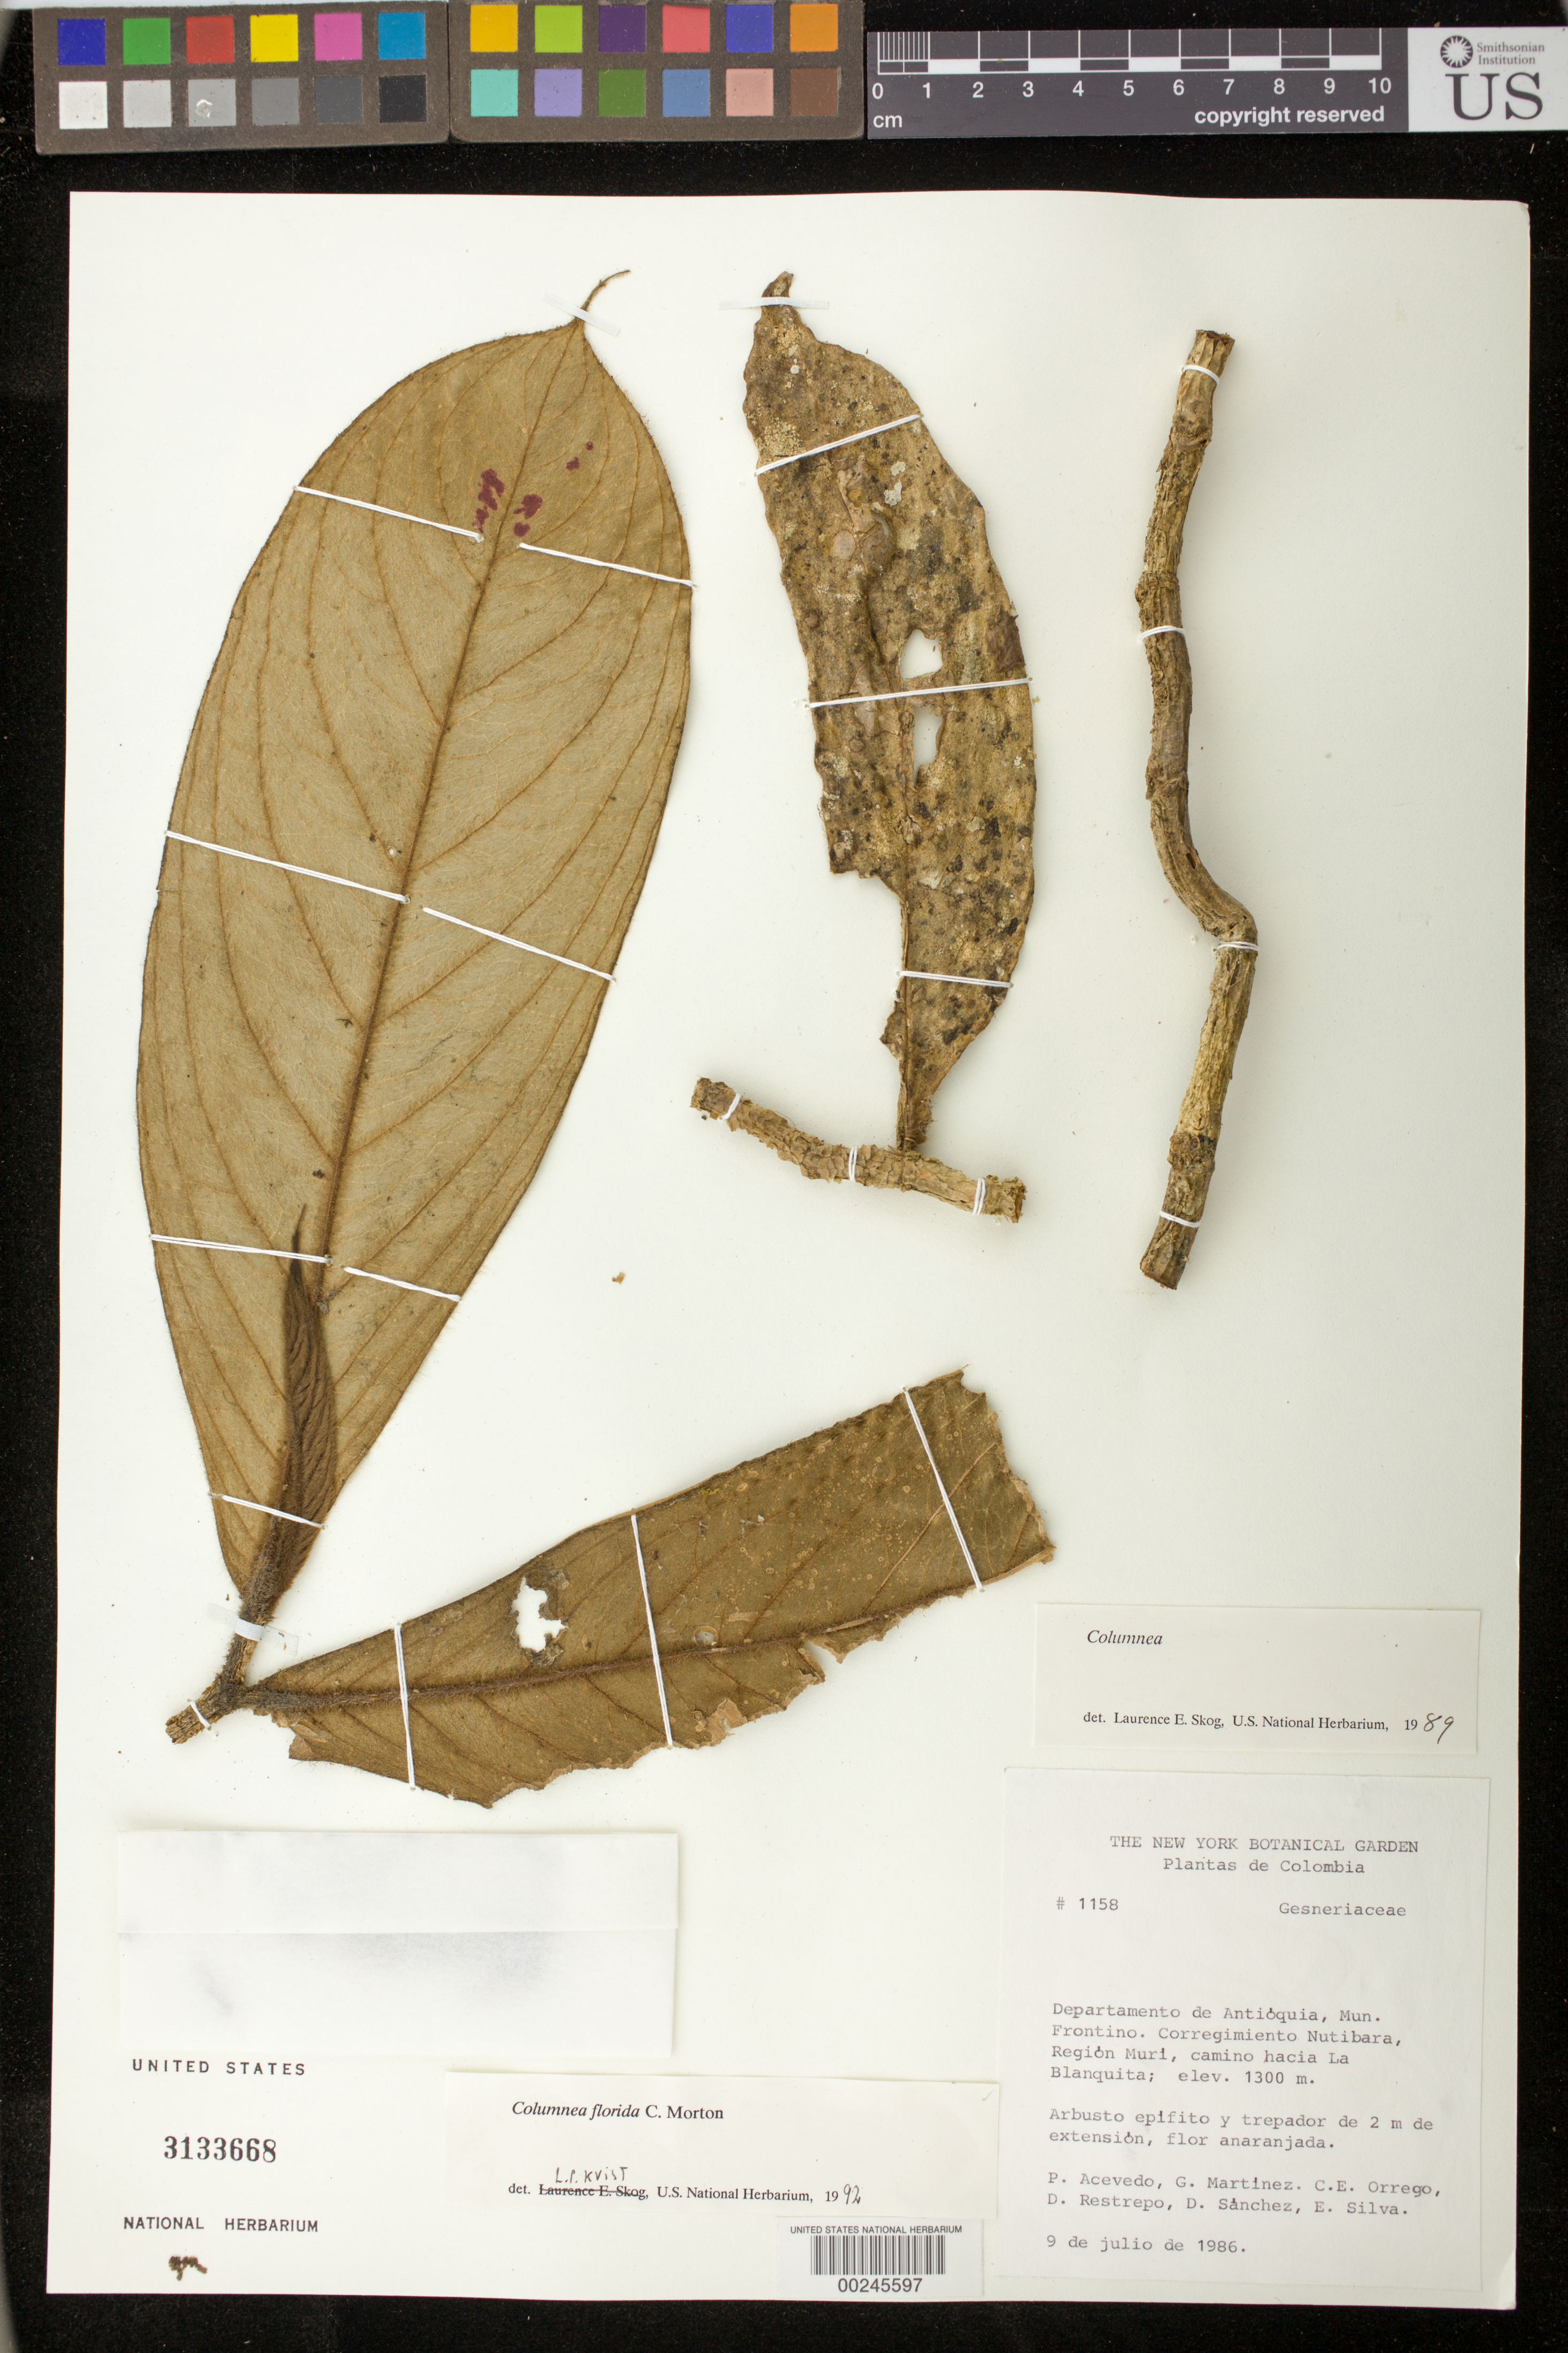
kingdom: Plantae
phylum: Tracheophyta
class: Magnoliopsida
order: Lamiales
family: Gesneriaceae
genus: Columnea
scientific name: Columnea florida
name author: C.V. Morton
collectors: P. Acevedo-Rodr., D. Sanchez, D. Restrepo, G. Martinez, E. Silva & C. Orrego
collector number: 1158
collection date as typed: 09 Jul 1986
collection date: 1986-07-09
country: Colombia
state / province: Antioquia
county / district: Frontino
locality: Depart. Antioquia; Municipio Frontino; corregimiento Nutibara, camino hacia La Blanquita Region Murri (Cuevas).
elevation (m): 1300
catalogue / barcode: US 3133668